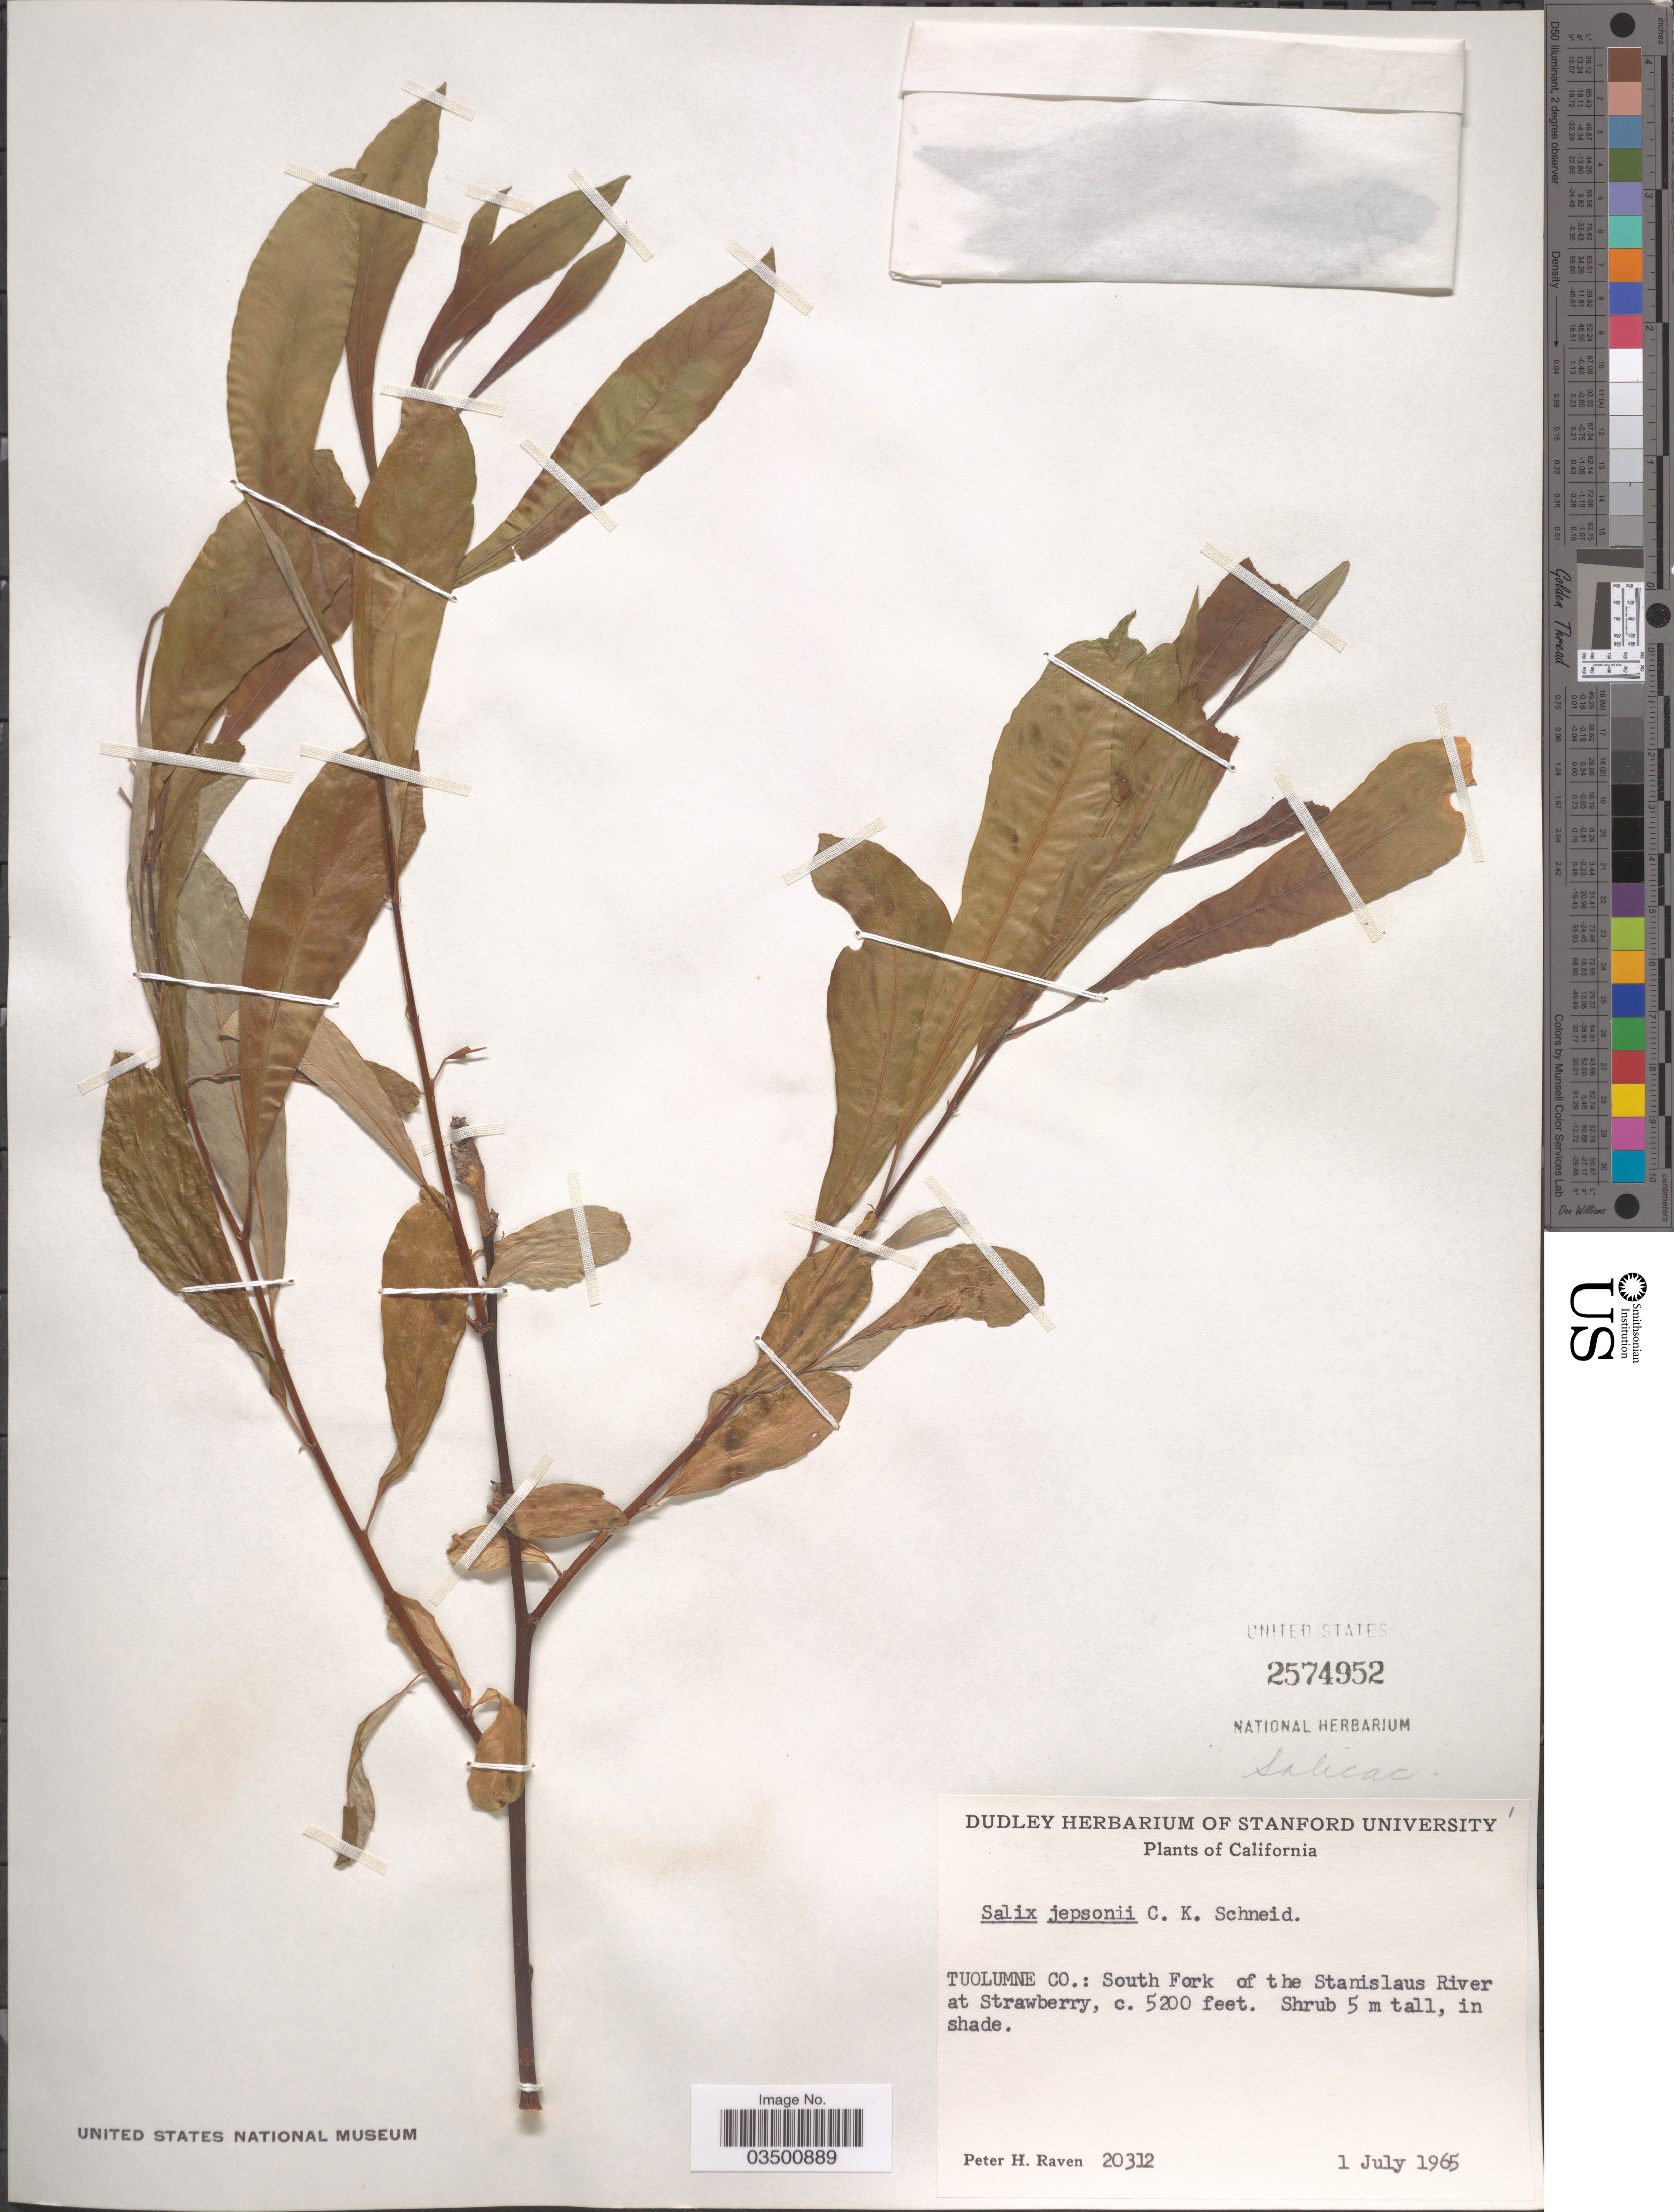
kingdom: Plantae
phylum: Tracheophyta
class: Magnoliopsida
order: Malpighiales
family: Salicaceae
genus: Salix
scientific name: Salix jepsonii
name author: C.K. Schneid.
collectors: P. Raven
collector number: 20312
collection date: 1965-07-01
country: United States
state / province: California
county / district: Tuolumne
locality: Tuolumne Co.: South Fork of the Stanislaus River at Strawberry.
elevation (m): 1585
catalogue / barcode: US 2574952